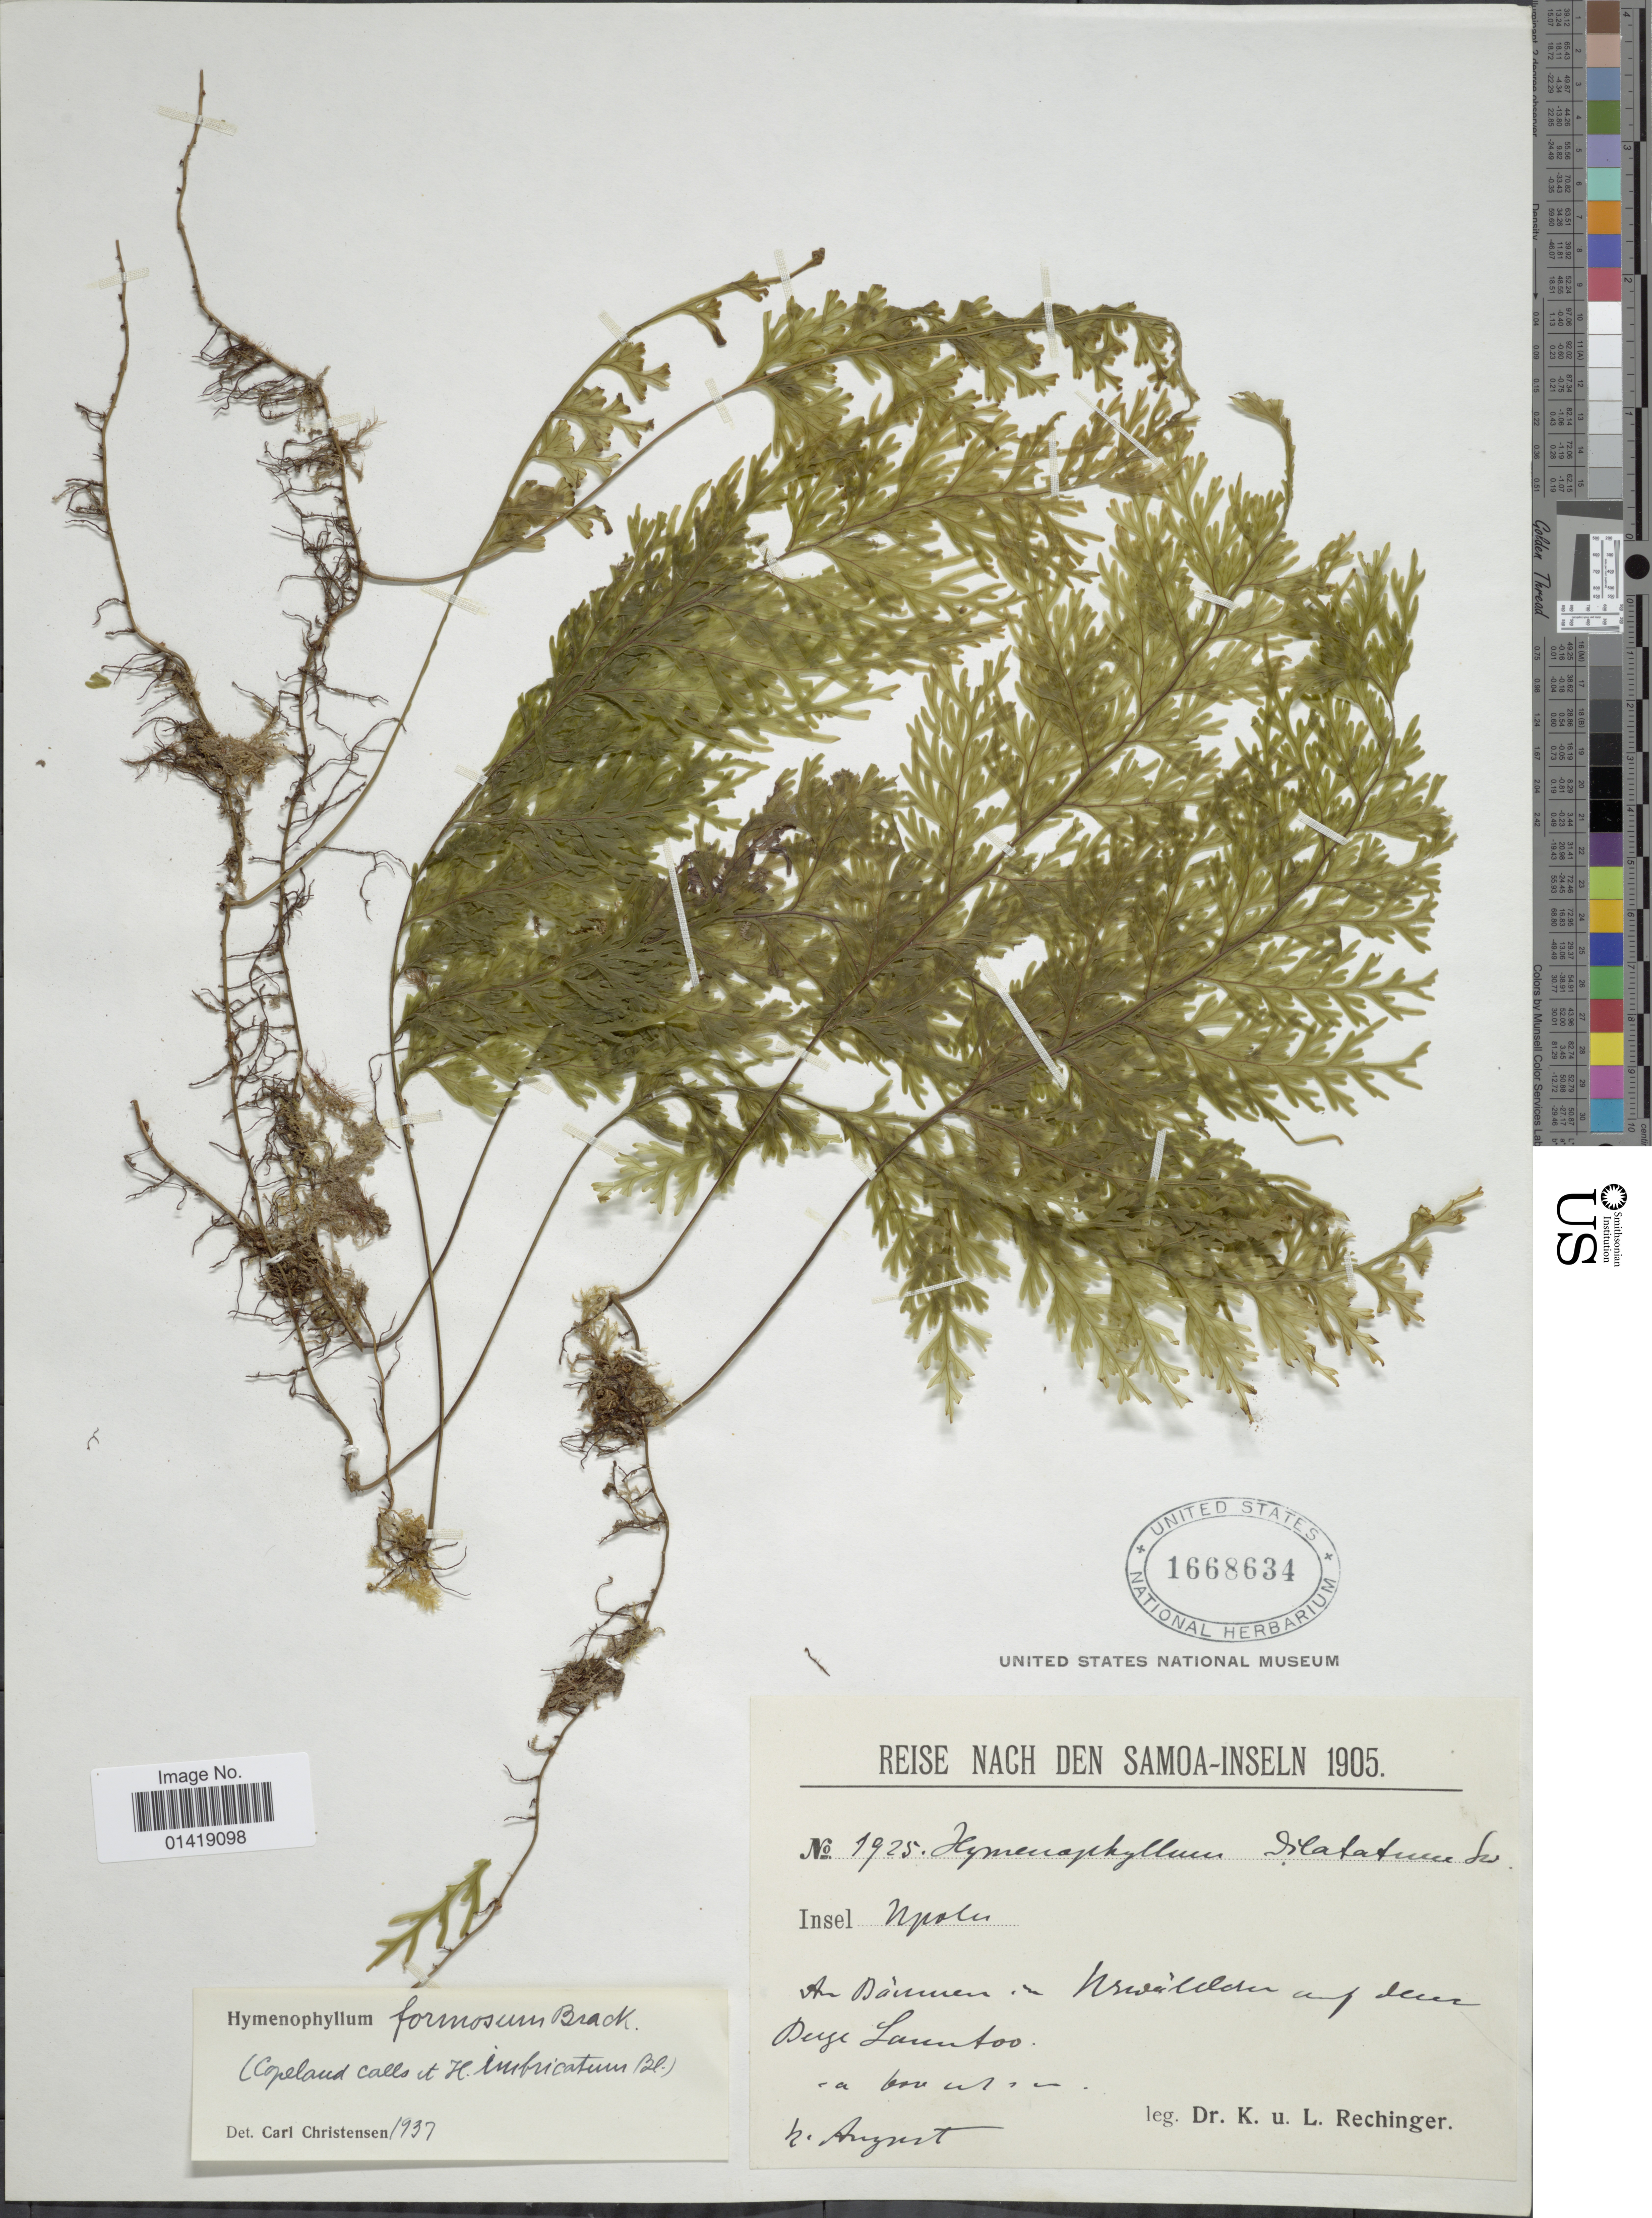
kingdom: Plantae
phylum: Tracheophyta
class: Polypodiopsida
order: Hymenophyllales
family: Hymenophyllaceae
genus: Hymenophyllum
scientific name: Hymenophyllum imbricatum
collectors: K. Rechinger & L. Rechinger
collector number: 1925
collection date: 1905-08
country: Samoa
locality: Insel Upolu an Daumen in Urwukden auf den Berge Launtoo [interpreted]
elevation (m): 600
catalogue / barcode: US 1668634